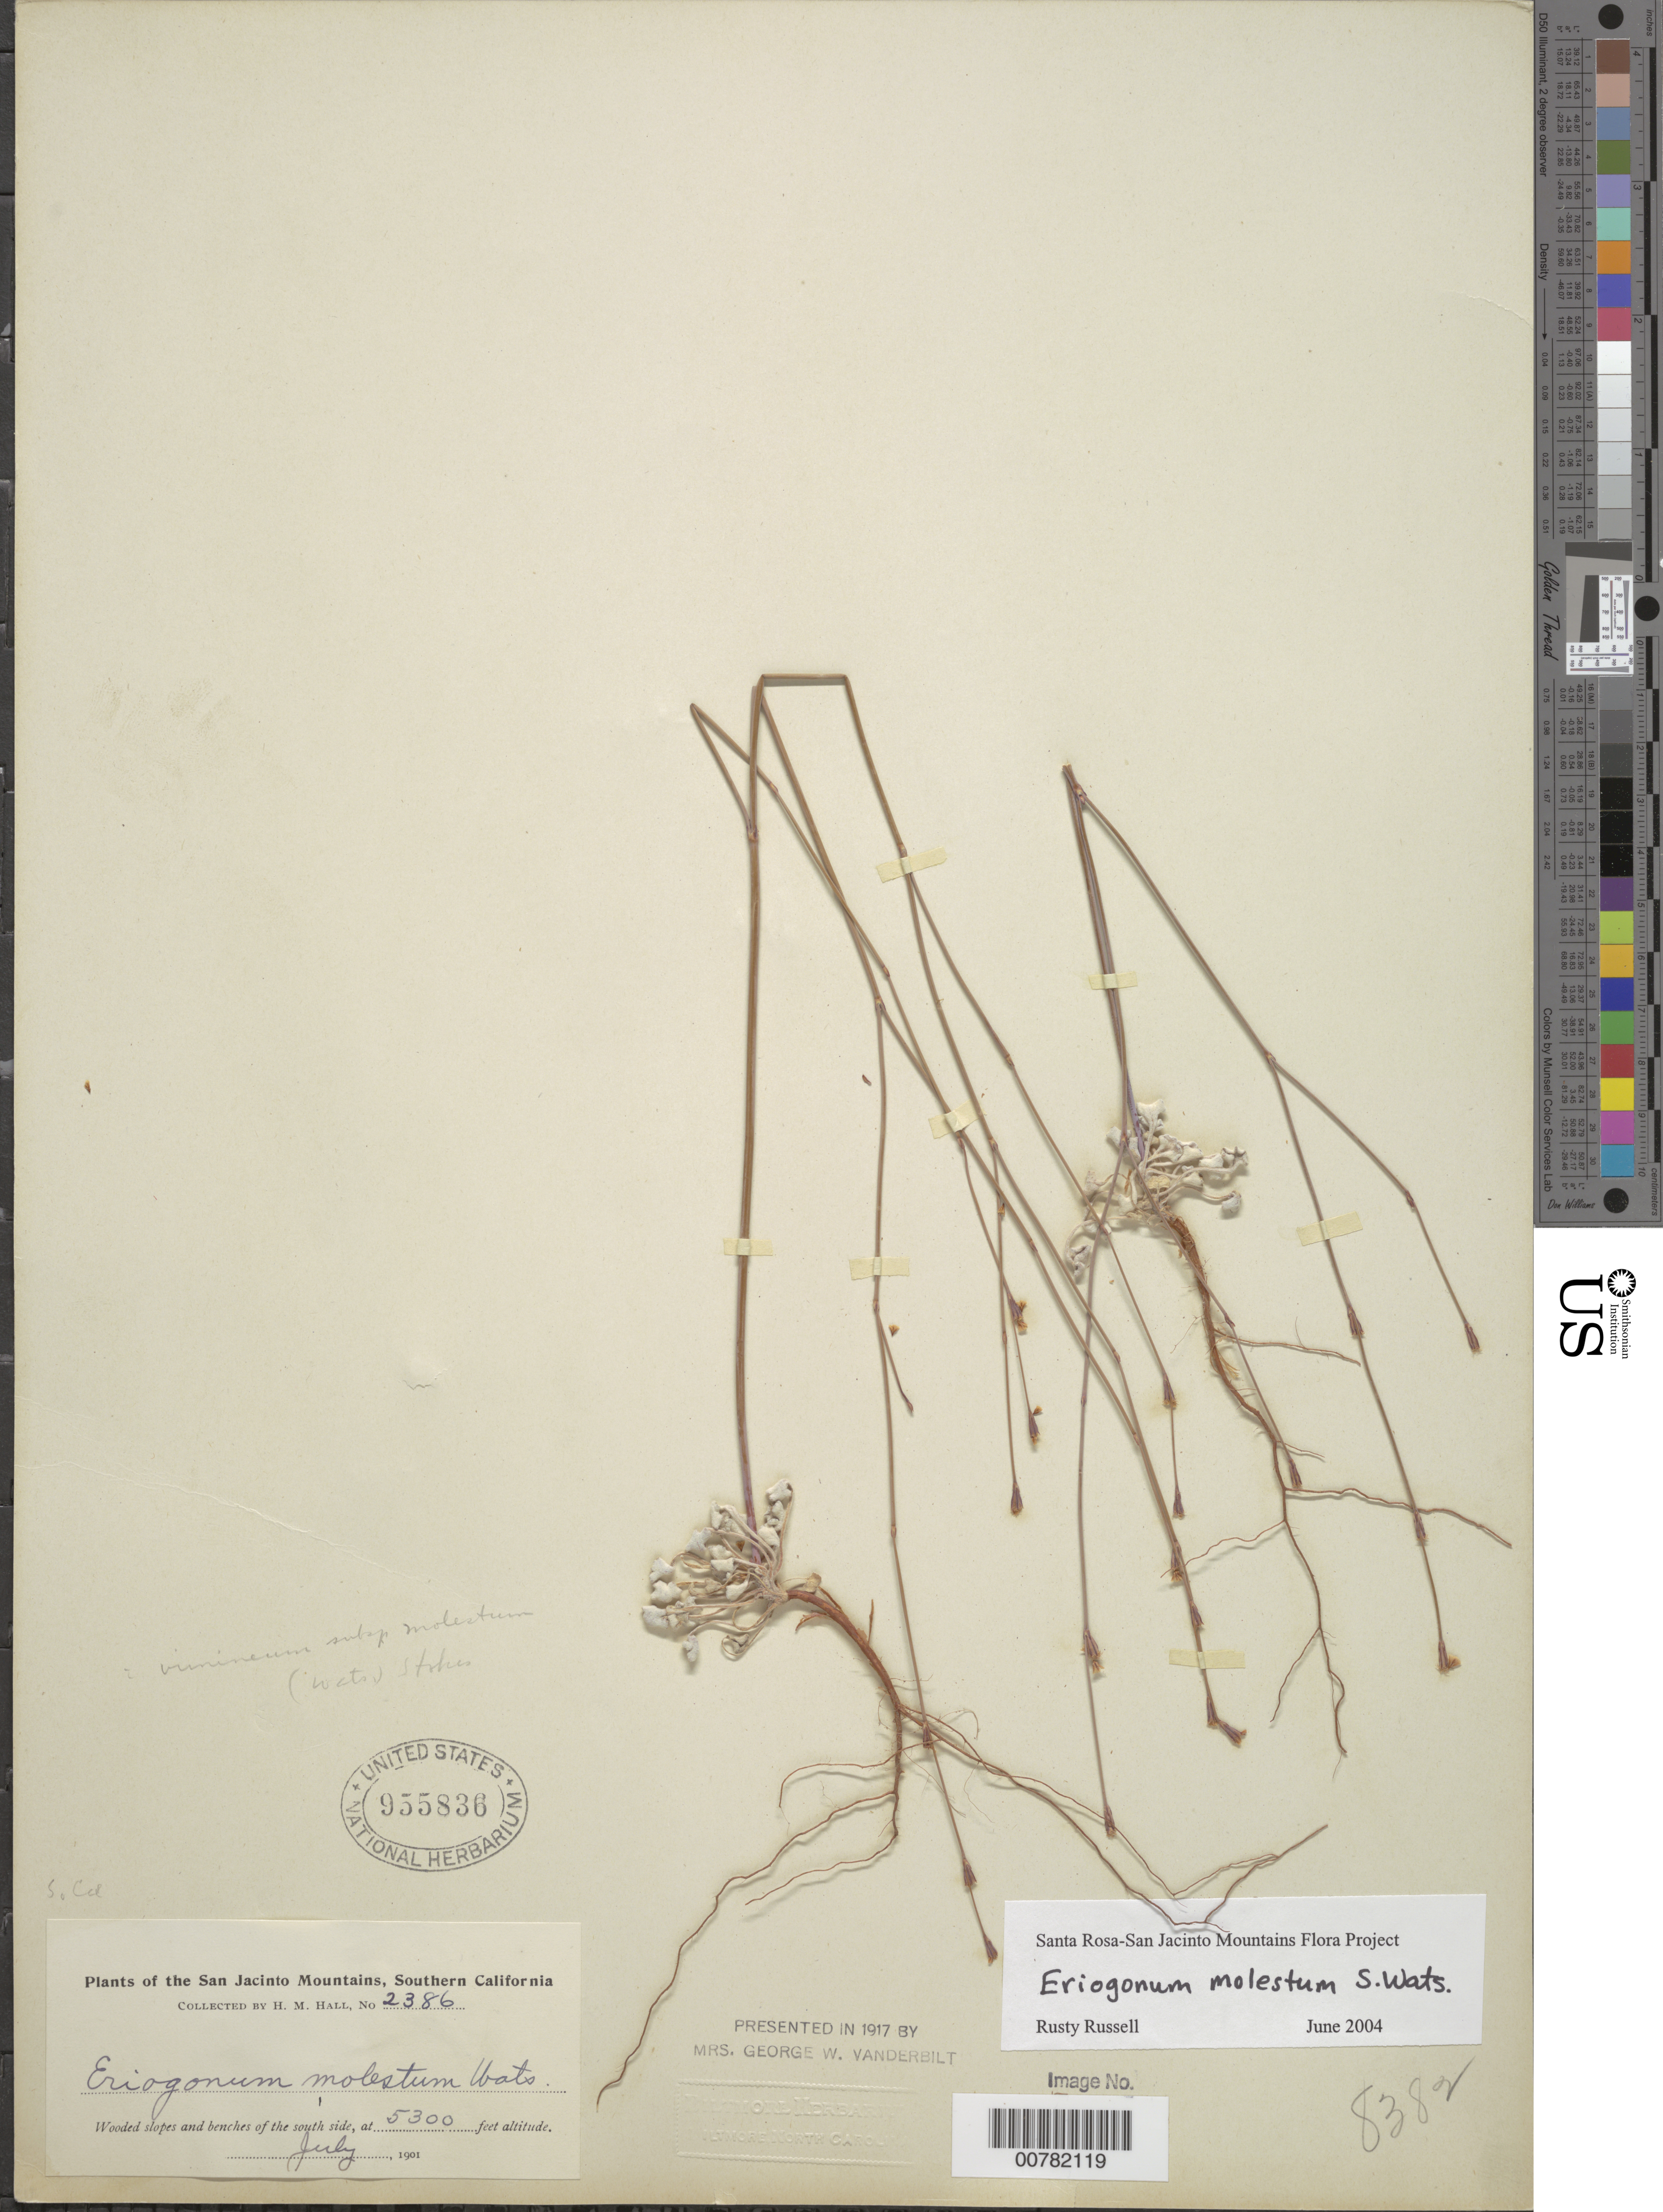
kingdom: Plantae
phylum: Tracheophyta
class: Magnoliopsida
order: Caryophyllales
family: Polygonaceae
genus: Eriogonum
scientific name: Eriogonum molestum var. molestum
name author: S. Watson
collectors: H. M. Hall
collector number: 2386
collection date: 1901-07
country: United States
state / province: California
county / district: Riverside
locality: San Jacinto Mountains, Southern California. Wooded slopes and benches of the south side.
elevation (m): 1615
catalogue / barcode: US 955836